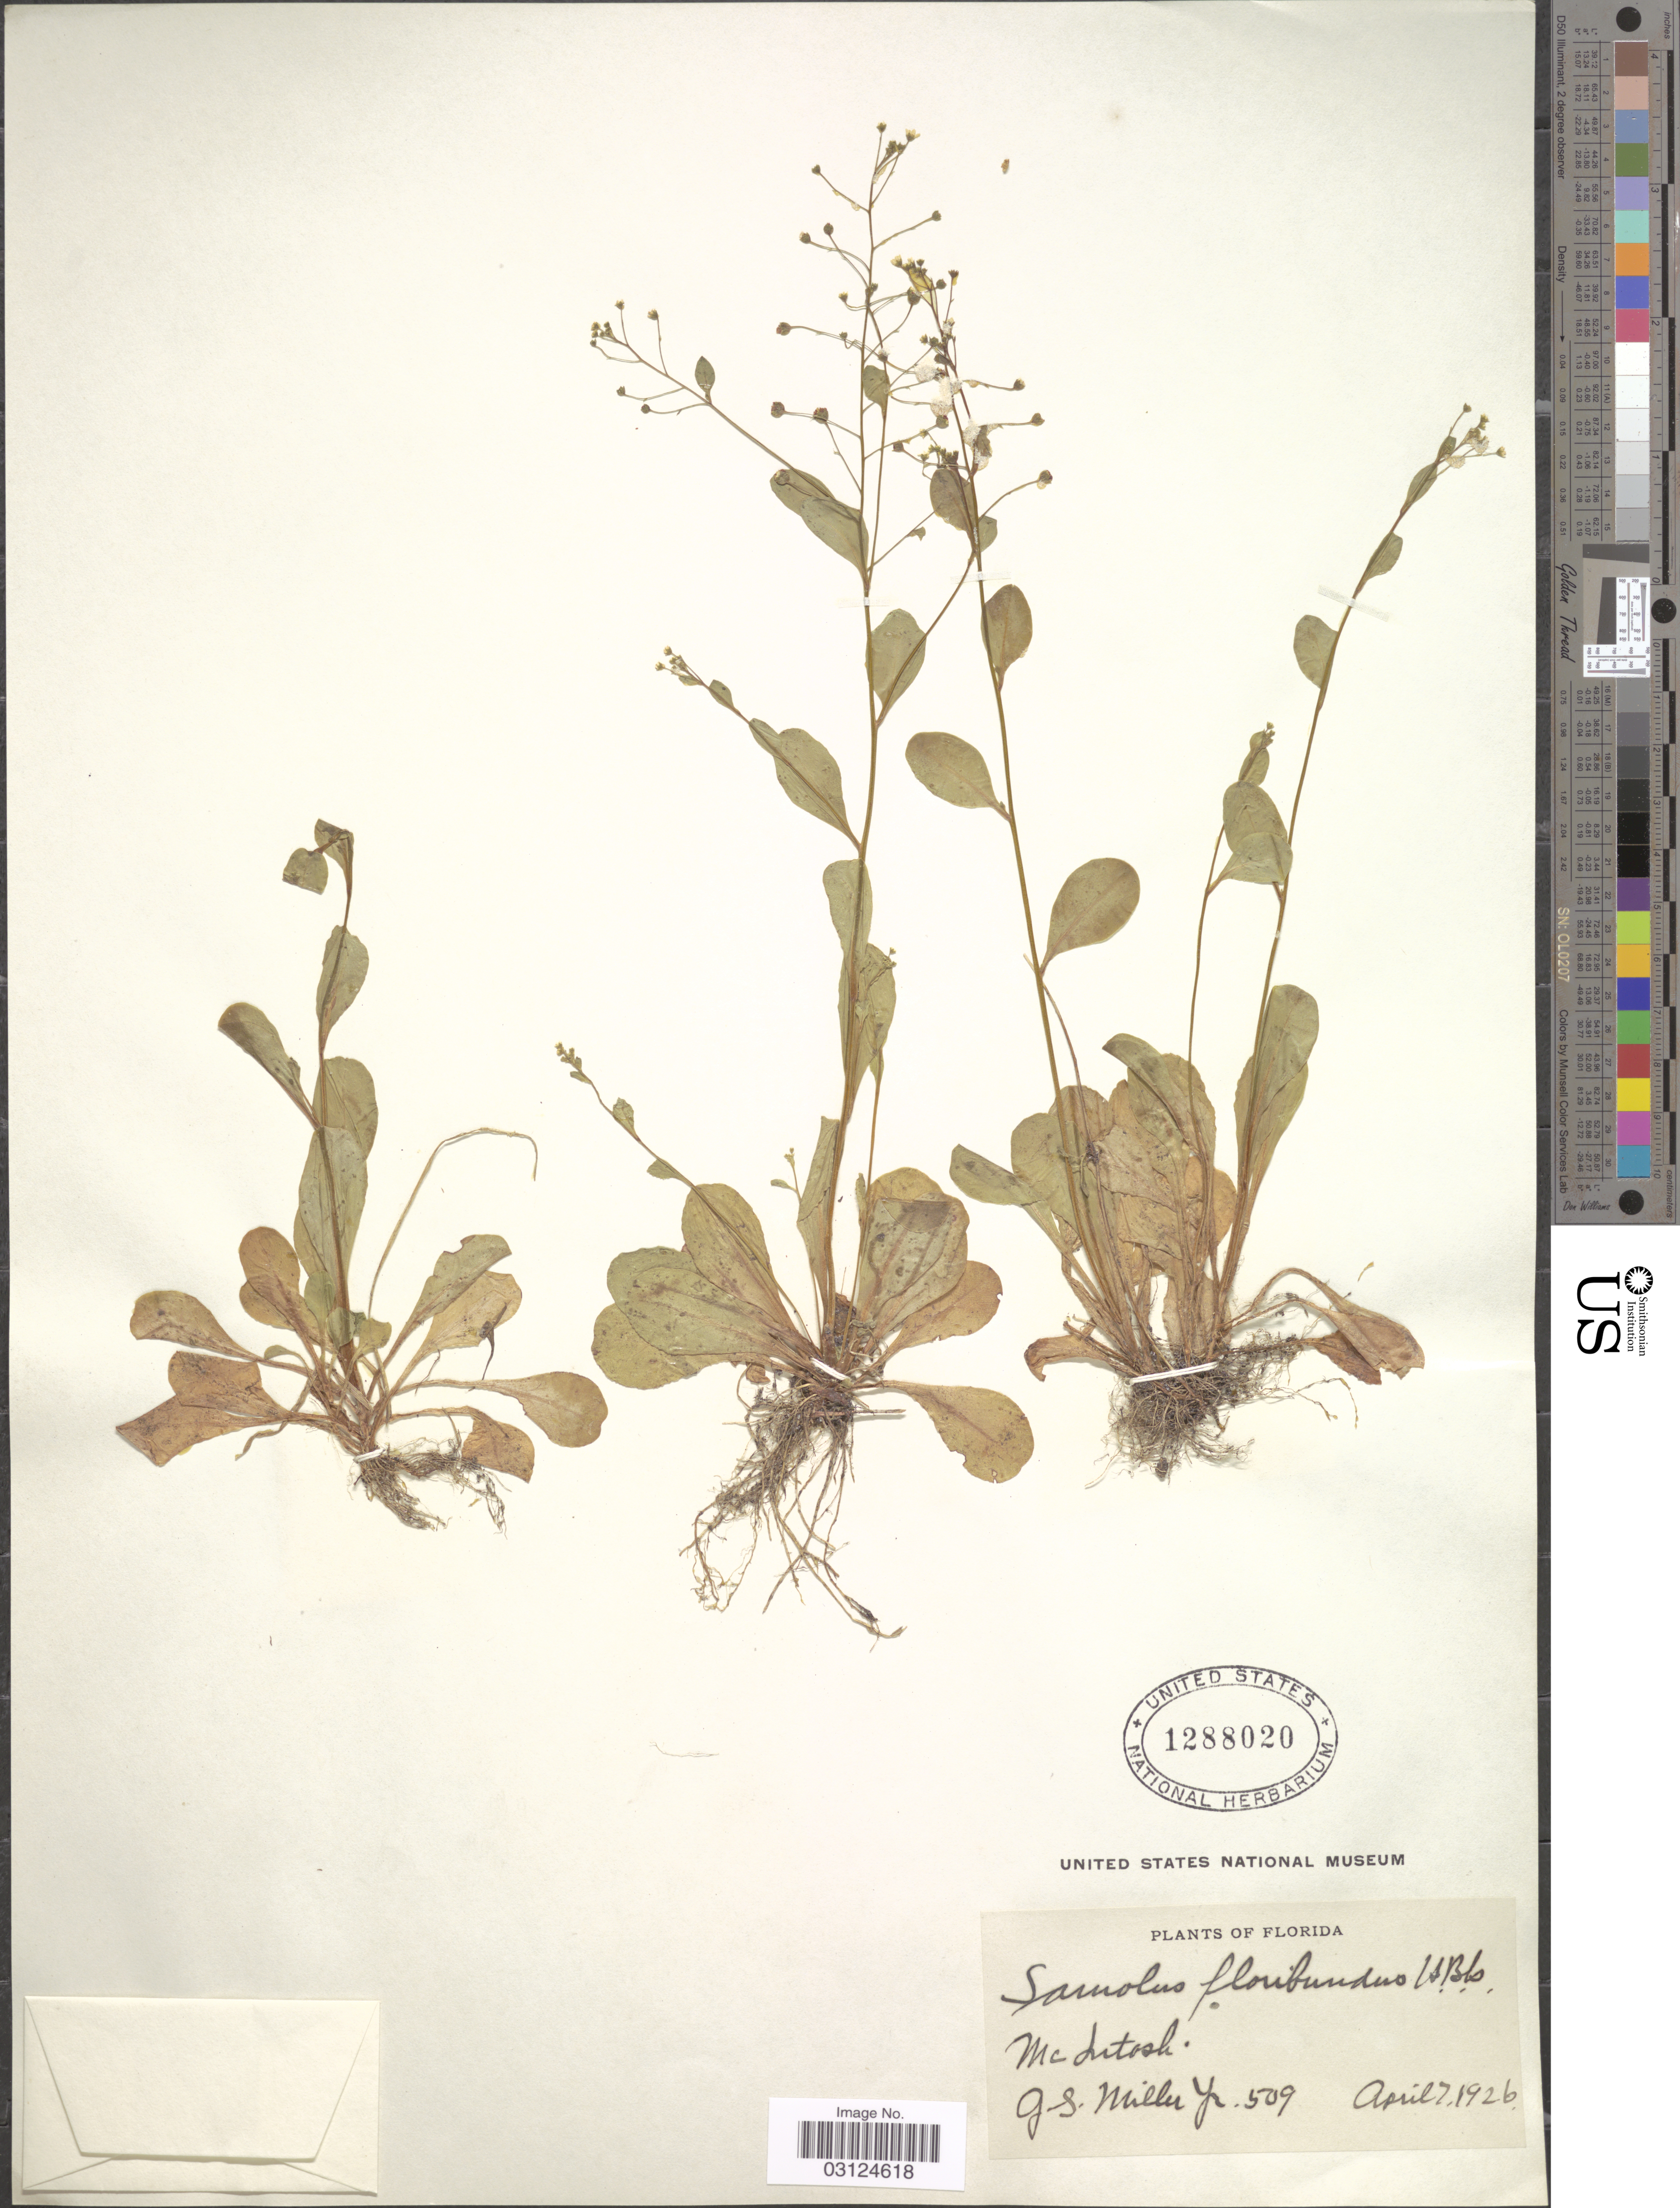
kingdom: Plantae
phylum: Tracheophyta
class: Magnoliopsida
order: Ericales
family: Primulaceae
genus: Samolus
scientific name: Samolus parviflorus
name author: Raf.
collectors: G. S. Miller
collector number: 509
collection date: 1926-04-07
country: United States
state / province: Florida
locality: Mc Intosh.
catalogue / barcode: US 1288020